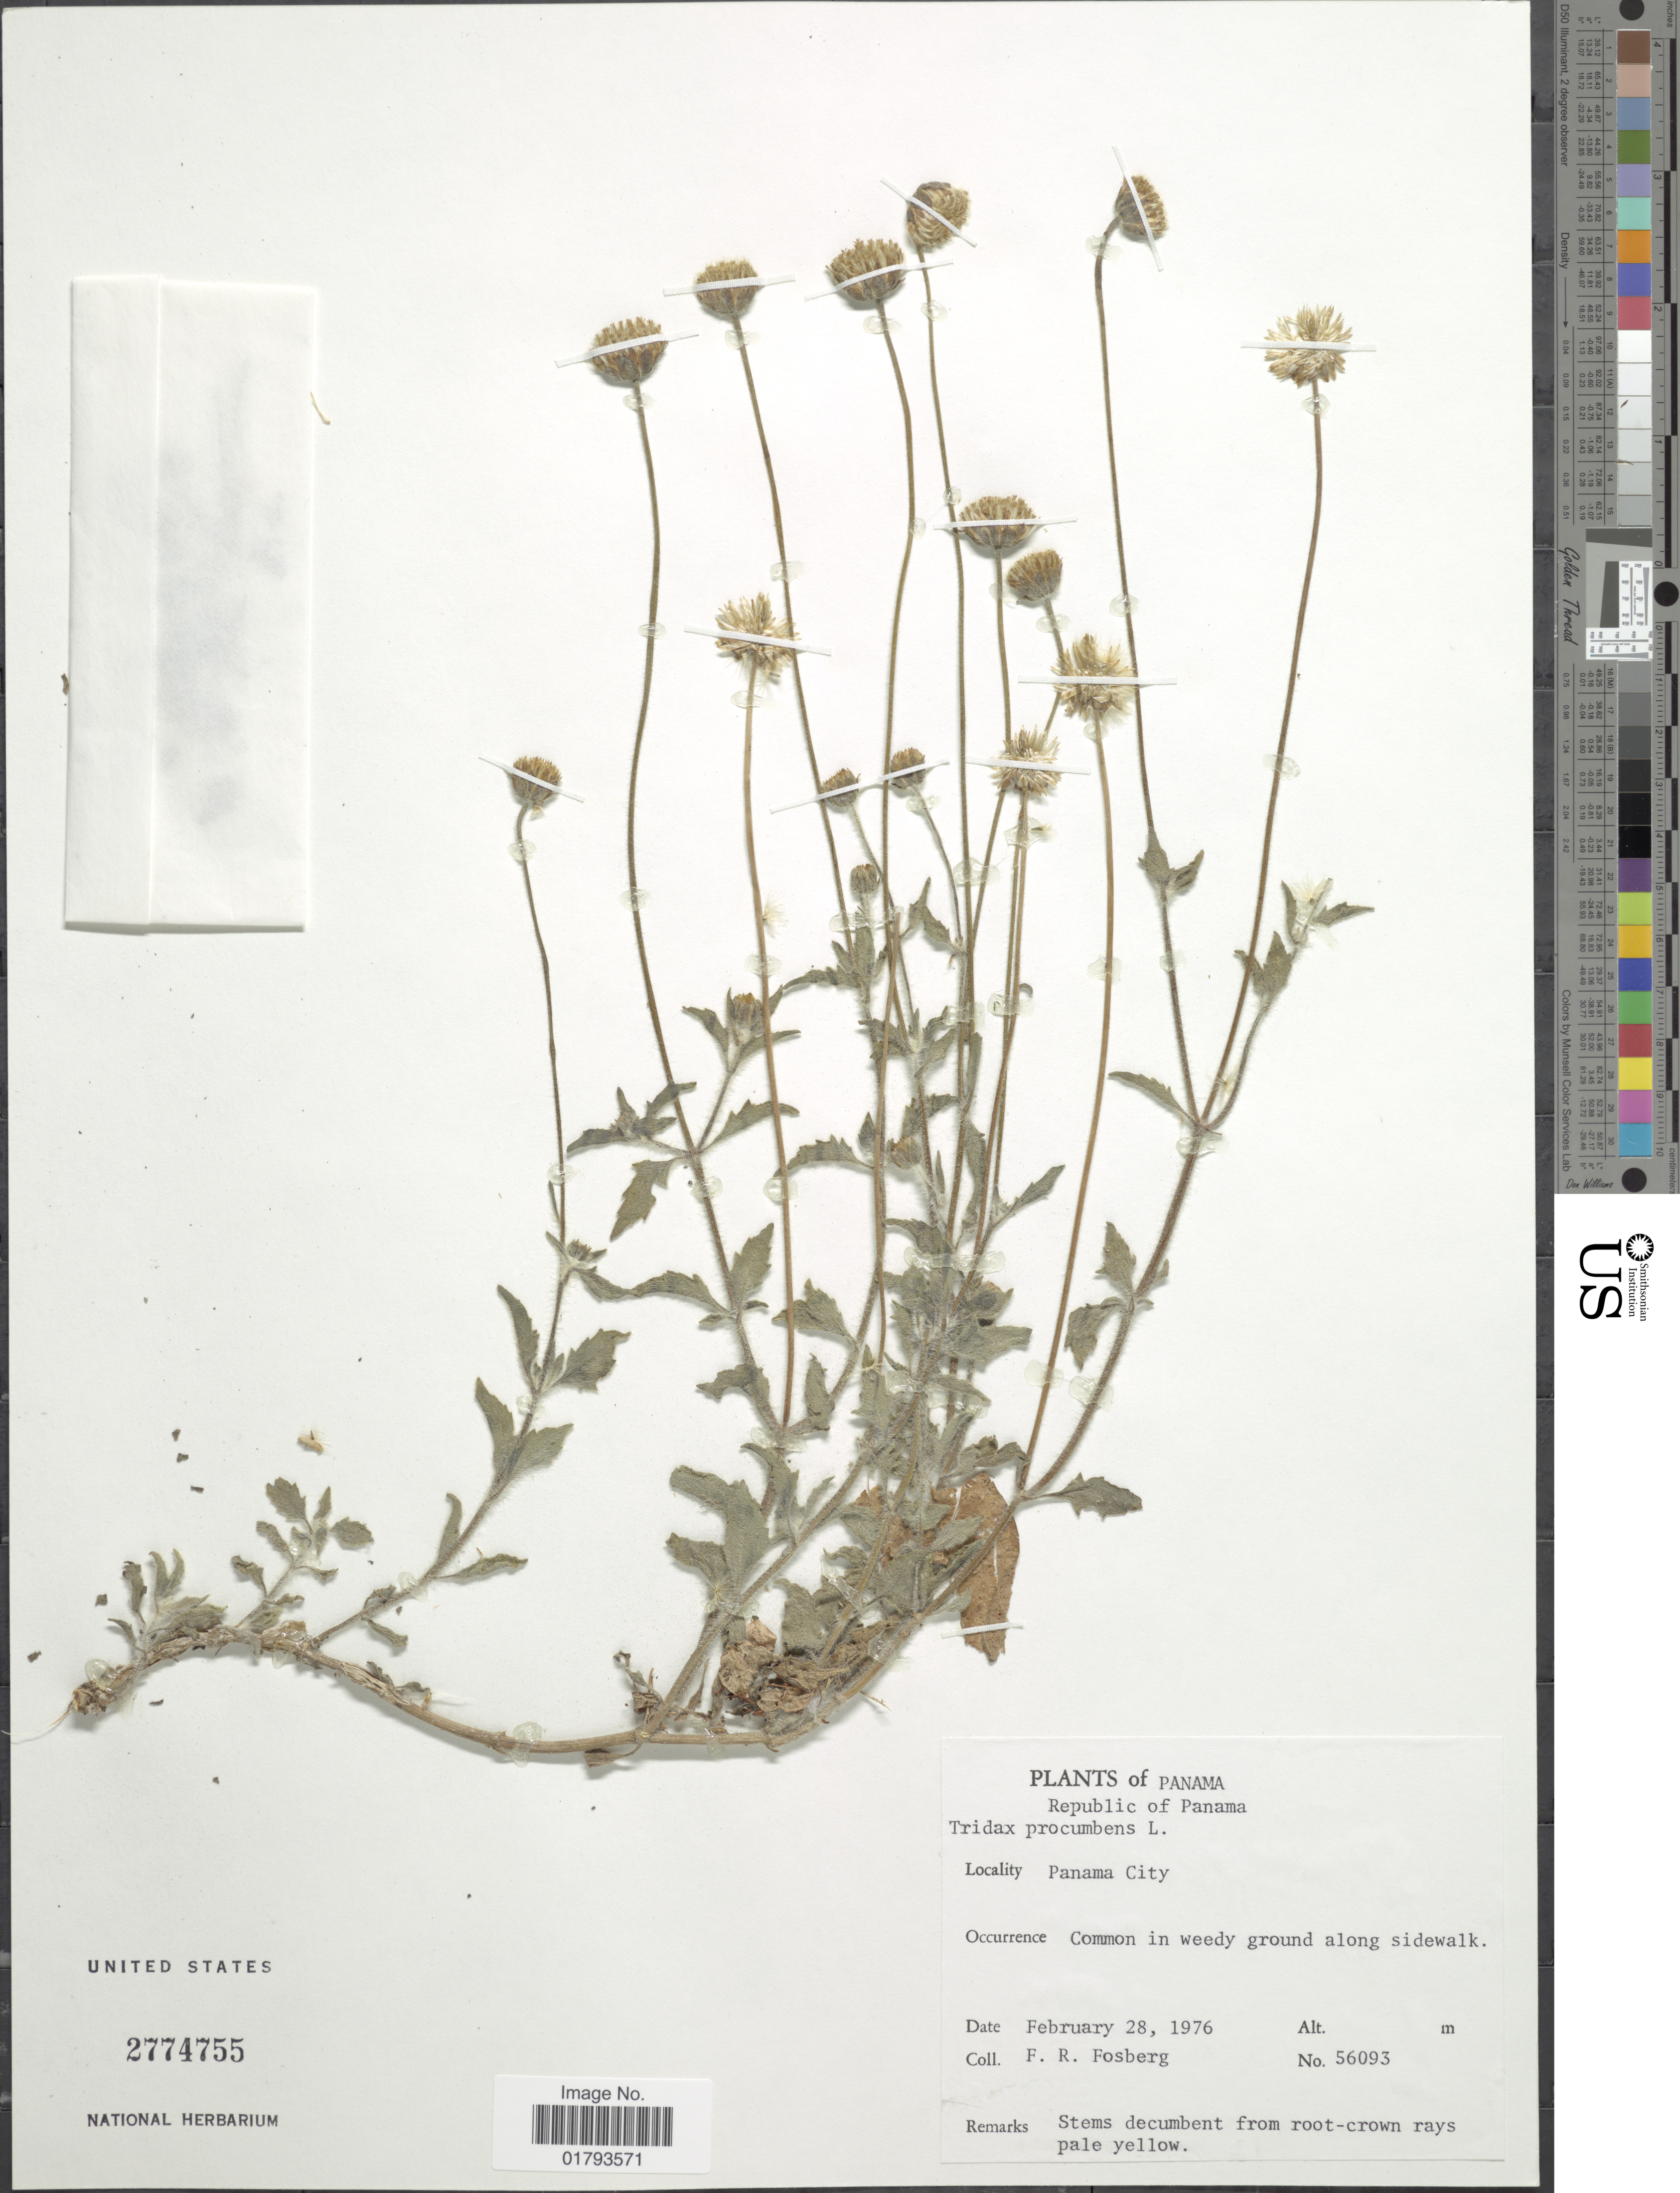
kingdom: Plantae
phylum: Tracheophyta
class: Magnoliopsida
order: Asterales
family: Asteraceae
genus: Tridax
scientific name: Tridax procumbens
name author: L.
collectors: F. R. Fosberg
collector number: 56093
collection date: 1976-02-28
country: Panama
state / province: Panamá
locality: Republic of Panama, Panama City.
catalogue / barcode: US 2774755